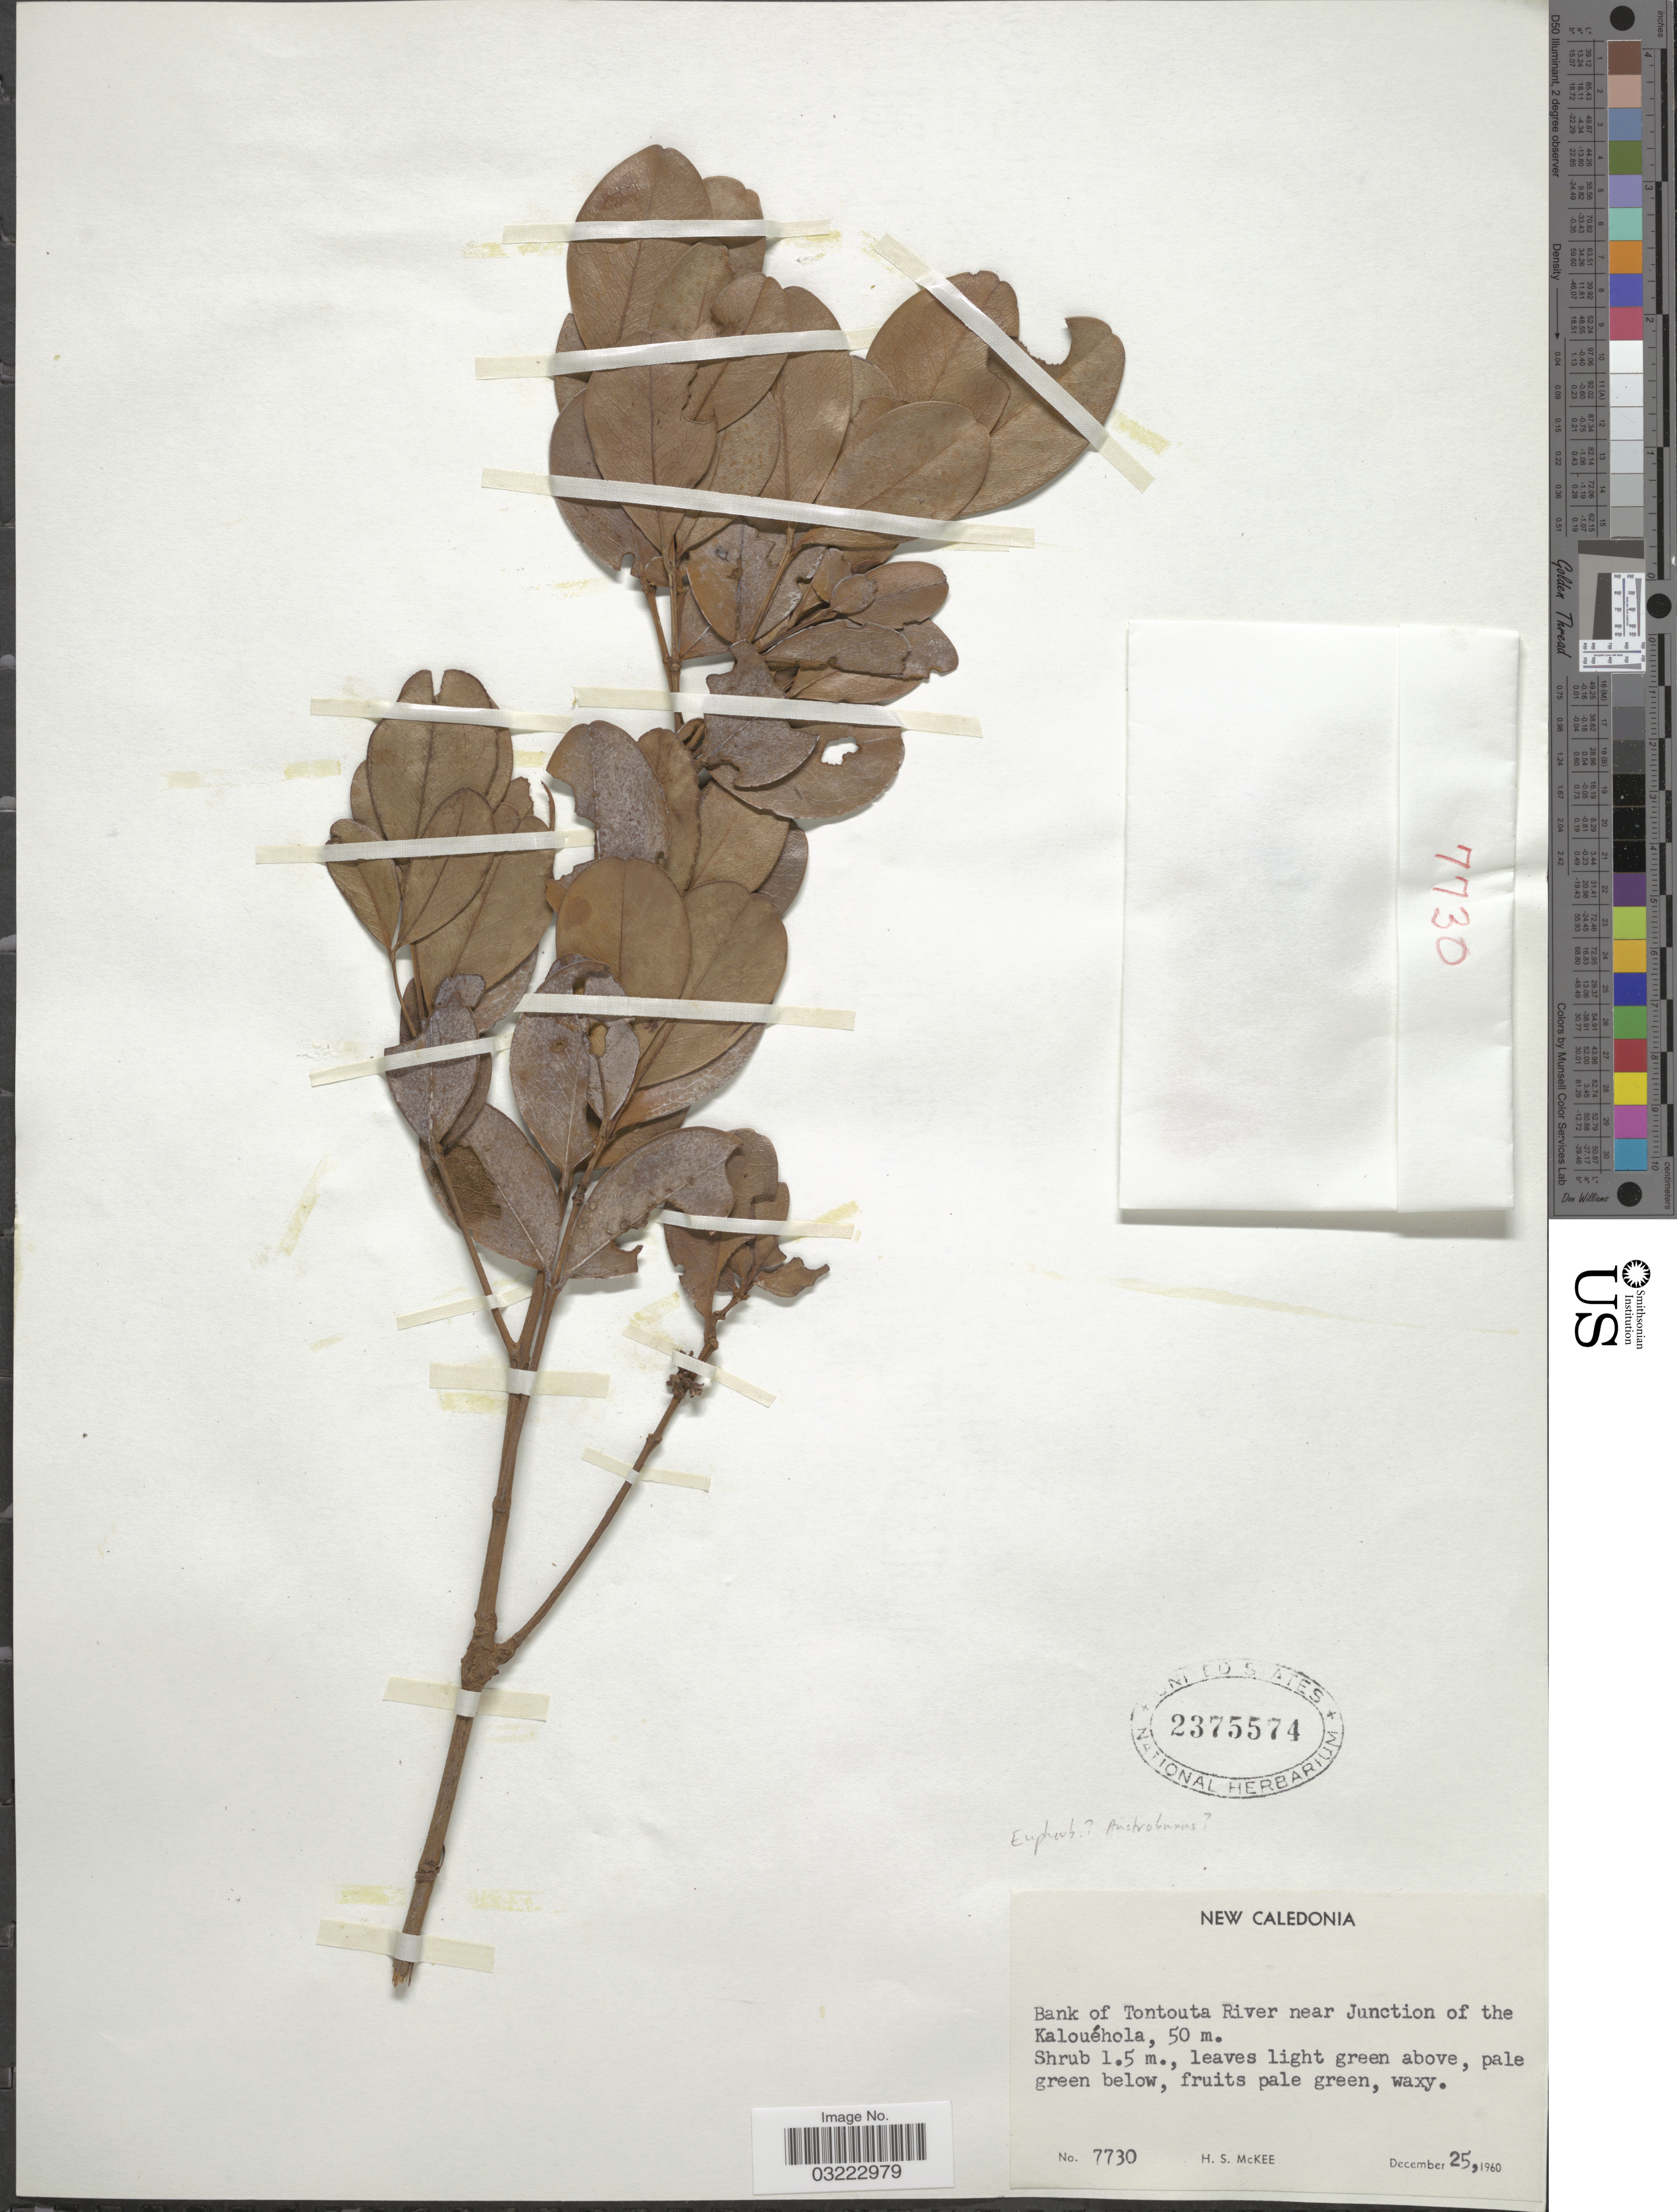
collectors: H. S. McKee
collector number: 7730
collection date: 1960-12-25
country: New Caledonia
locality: Bank of Tontouta River near Junction of the Kalouéhola.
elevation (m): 50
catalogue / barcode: US 2375574